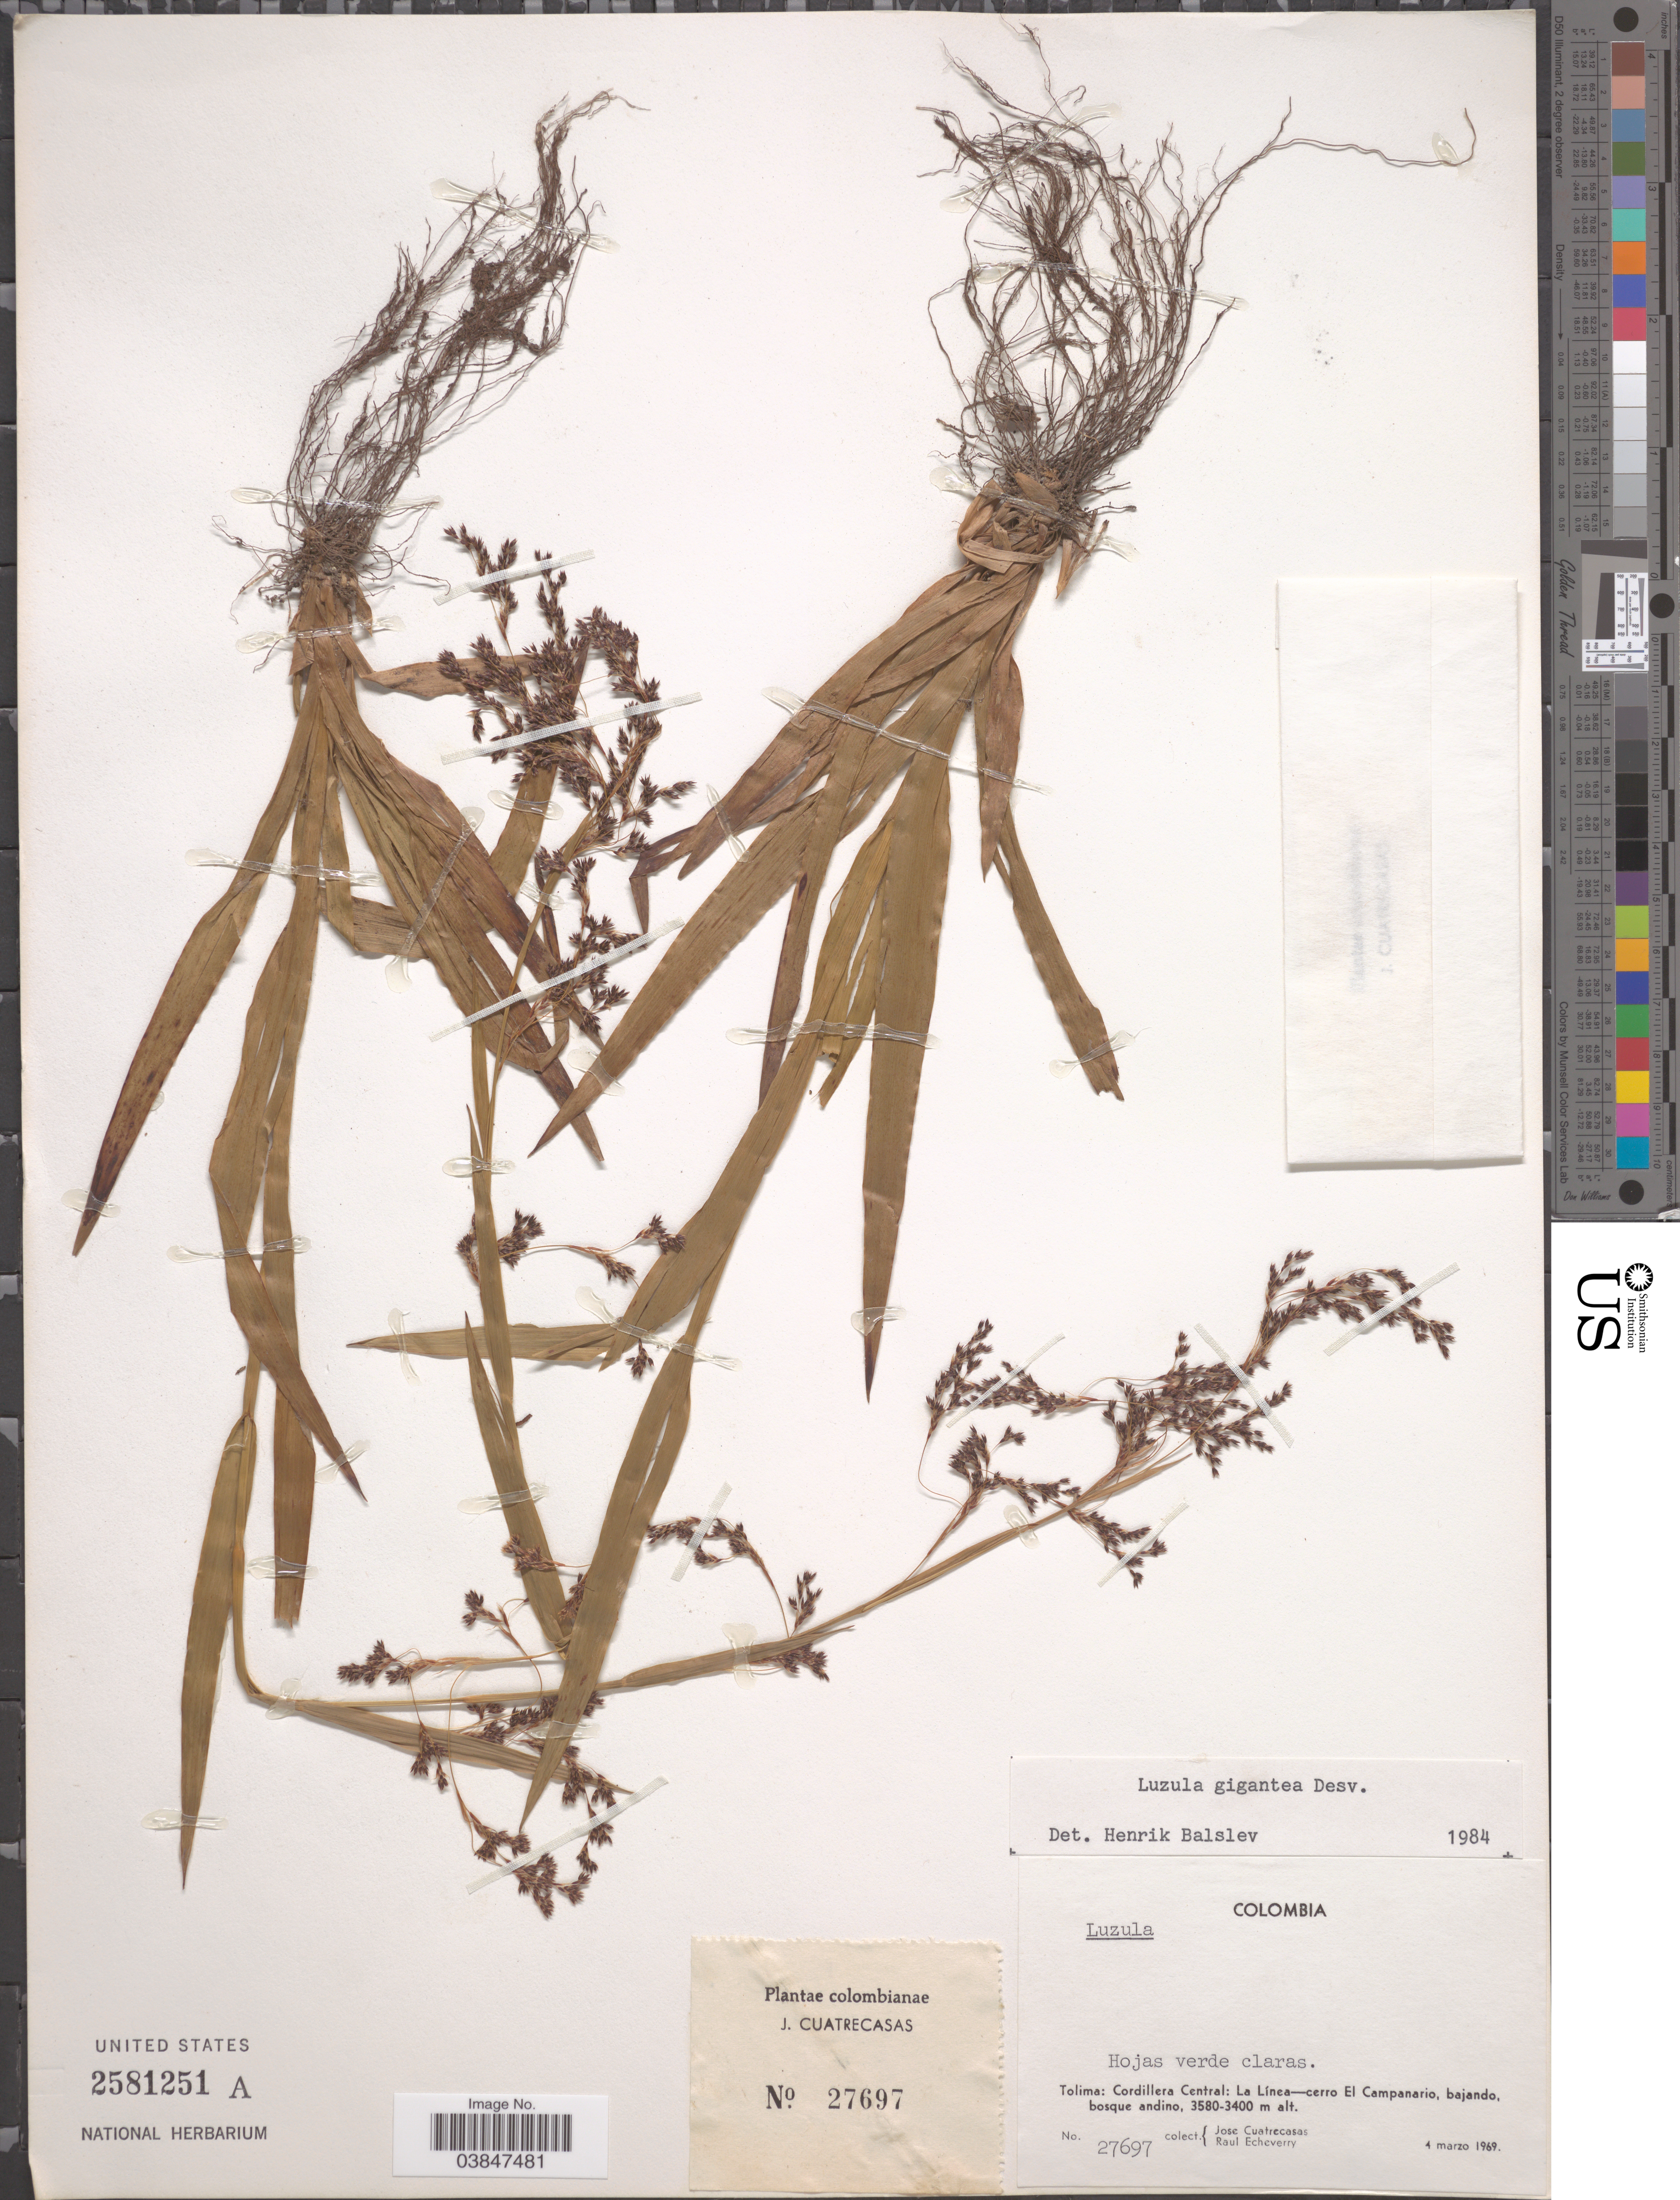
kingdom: Plantae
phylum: Tracheophyta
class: Liliopsida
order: Poales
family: Juncaceae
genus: Luzula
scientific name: Luzula gigantea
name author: Desv.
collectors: J. Cuatrecasas & R. Echeverry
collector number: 27697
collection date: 1969-03-04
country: Colombia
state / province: Tolima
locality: Cordillera Central: La Línea-cerro El Campanario, bajando.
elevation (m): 3400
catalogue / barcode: US 2581251A